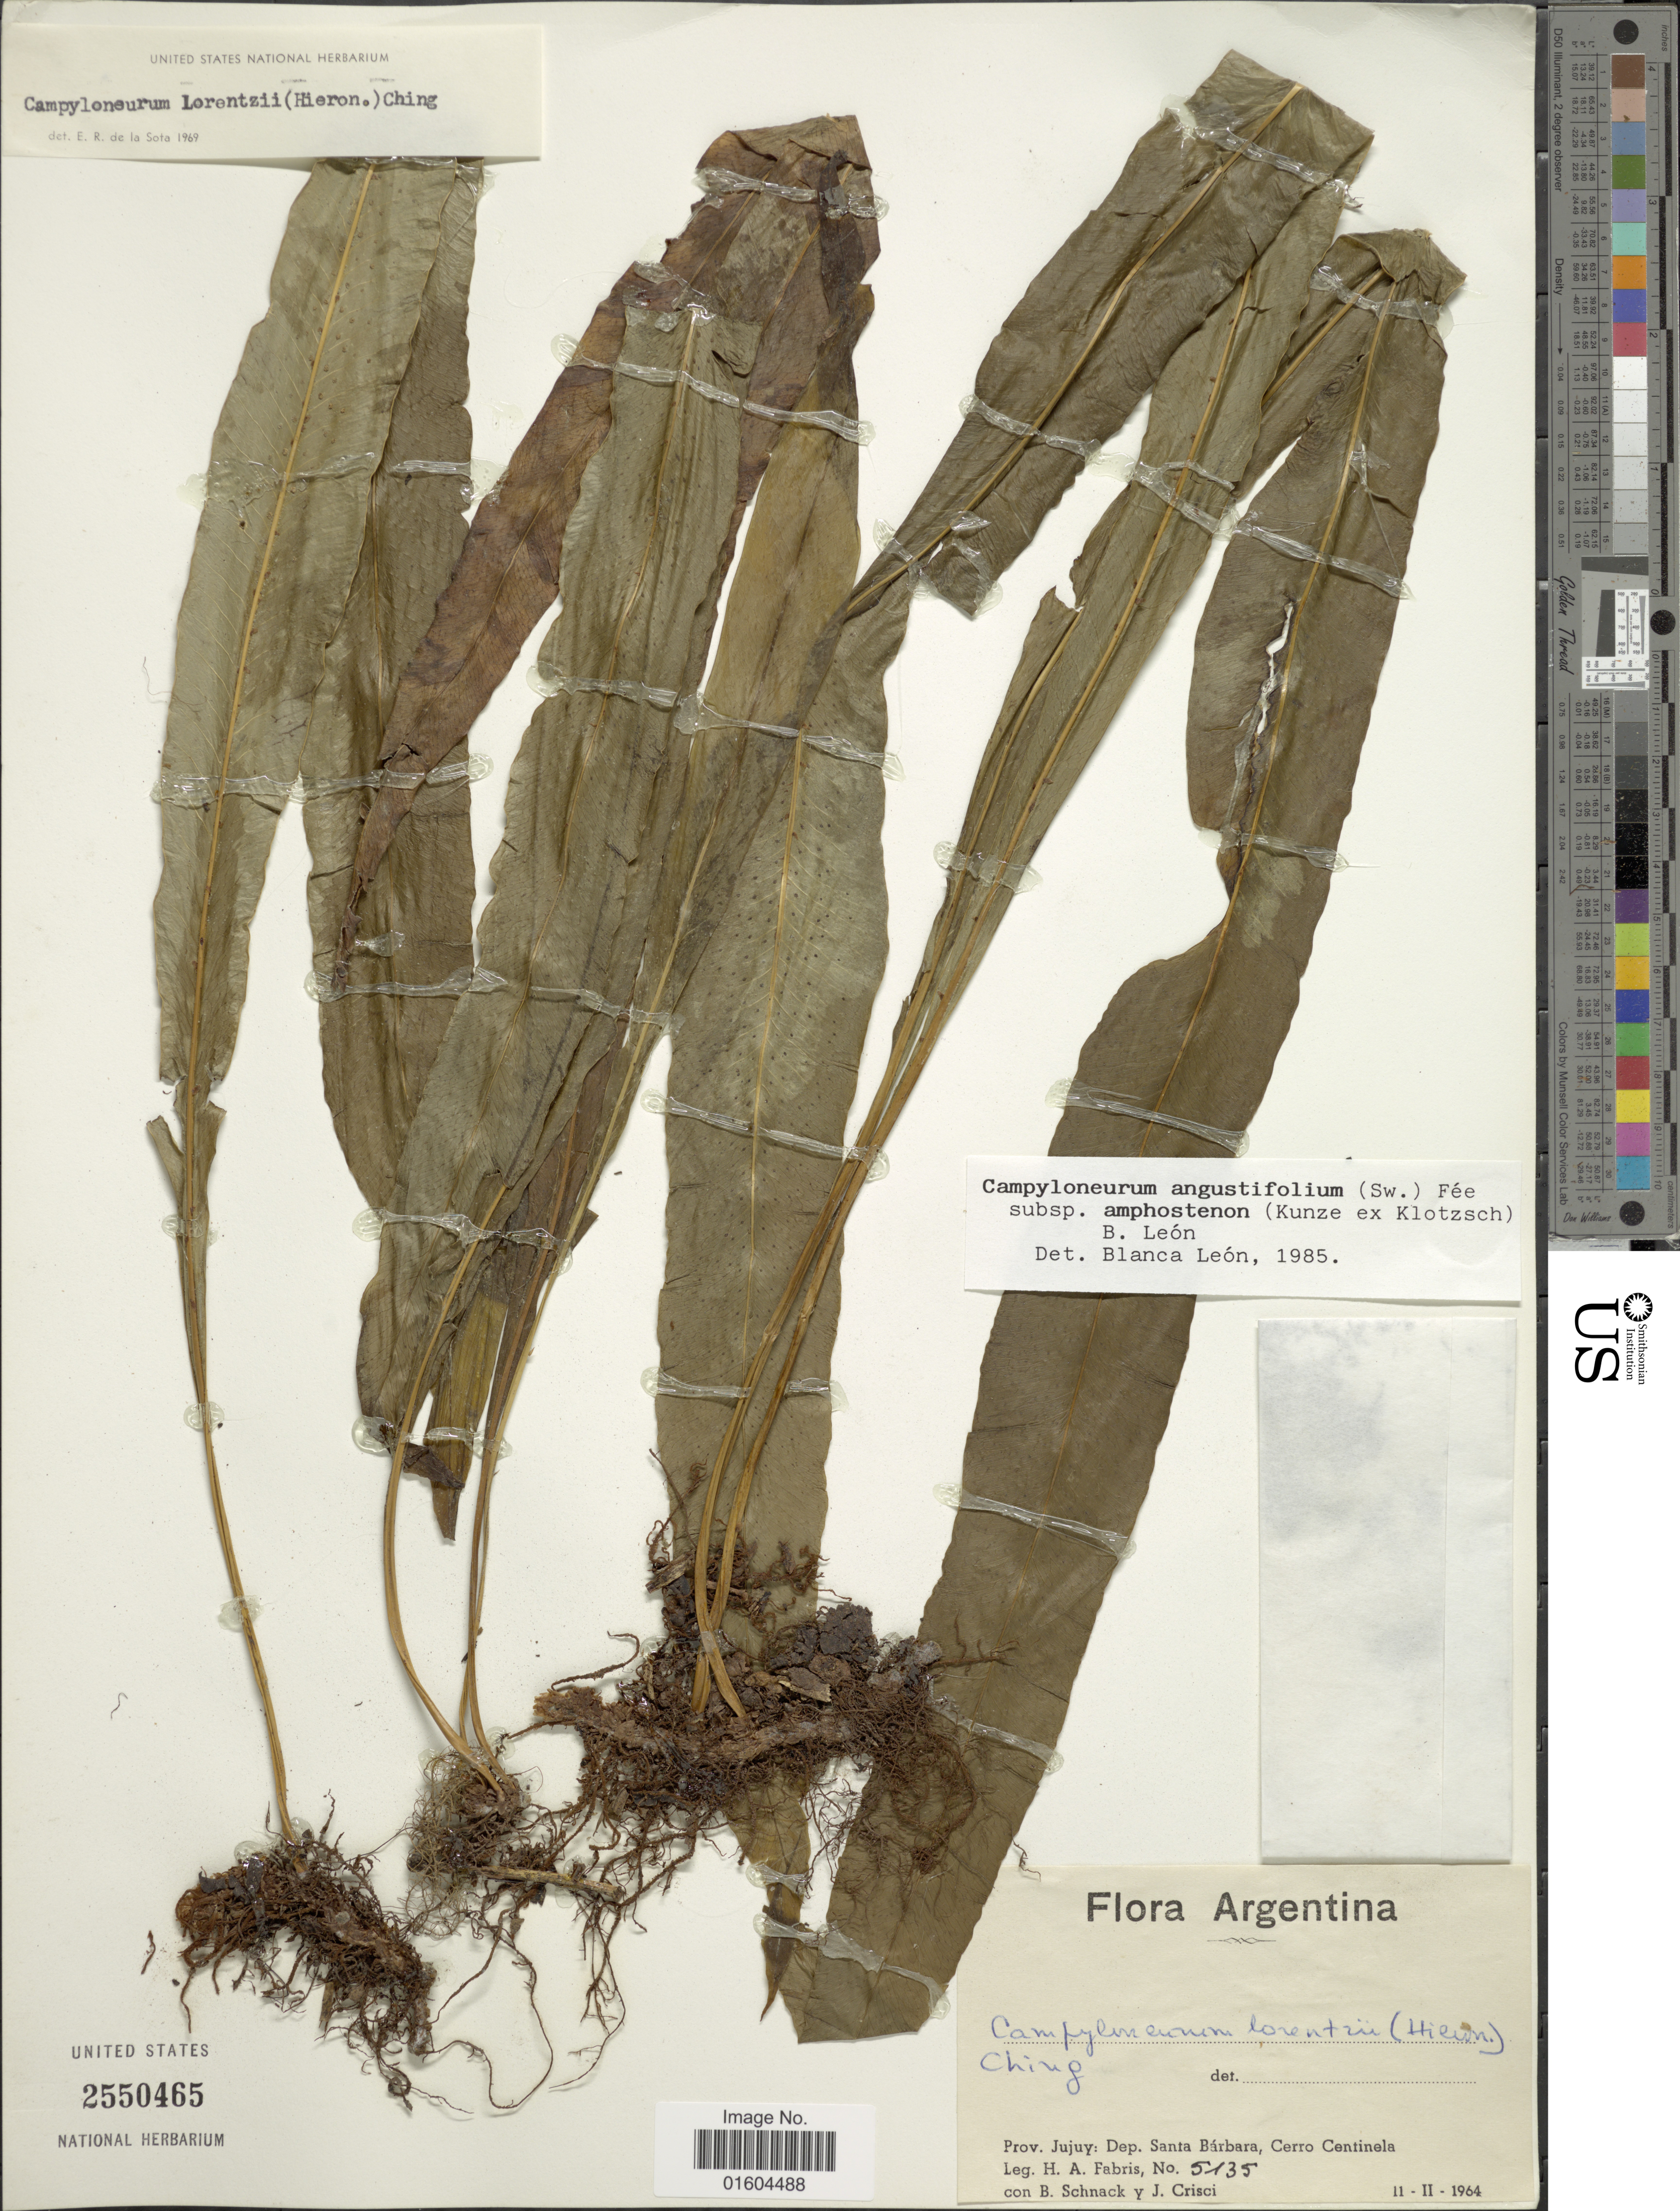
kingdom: Plantae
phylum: Tracheophyta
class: Polypodiopsida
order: Polypodiales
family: Polypodiaceae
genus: Campyloneurum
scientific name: Campyloneurum lorentzii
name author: (Hieron.) Ching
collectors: H. A. Fabris, B. Schnack & J. Crisci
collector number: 5135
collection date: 1964-02-11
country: Argentina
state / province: Jujuy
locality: Prov. Jujuy: Dep. Santa Barbara, Cerro Centinela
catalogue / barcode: US 2550465